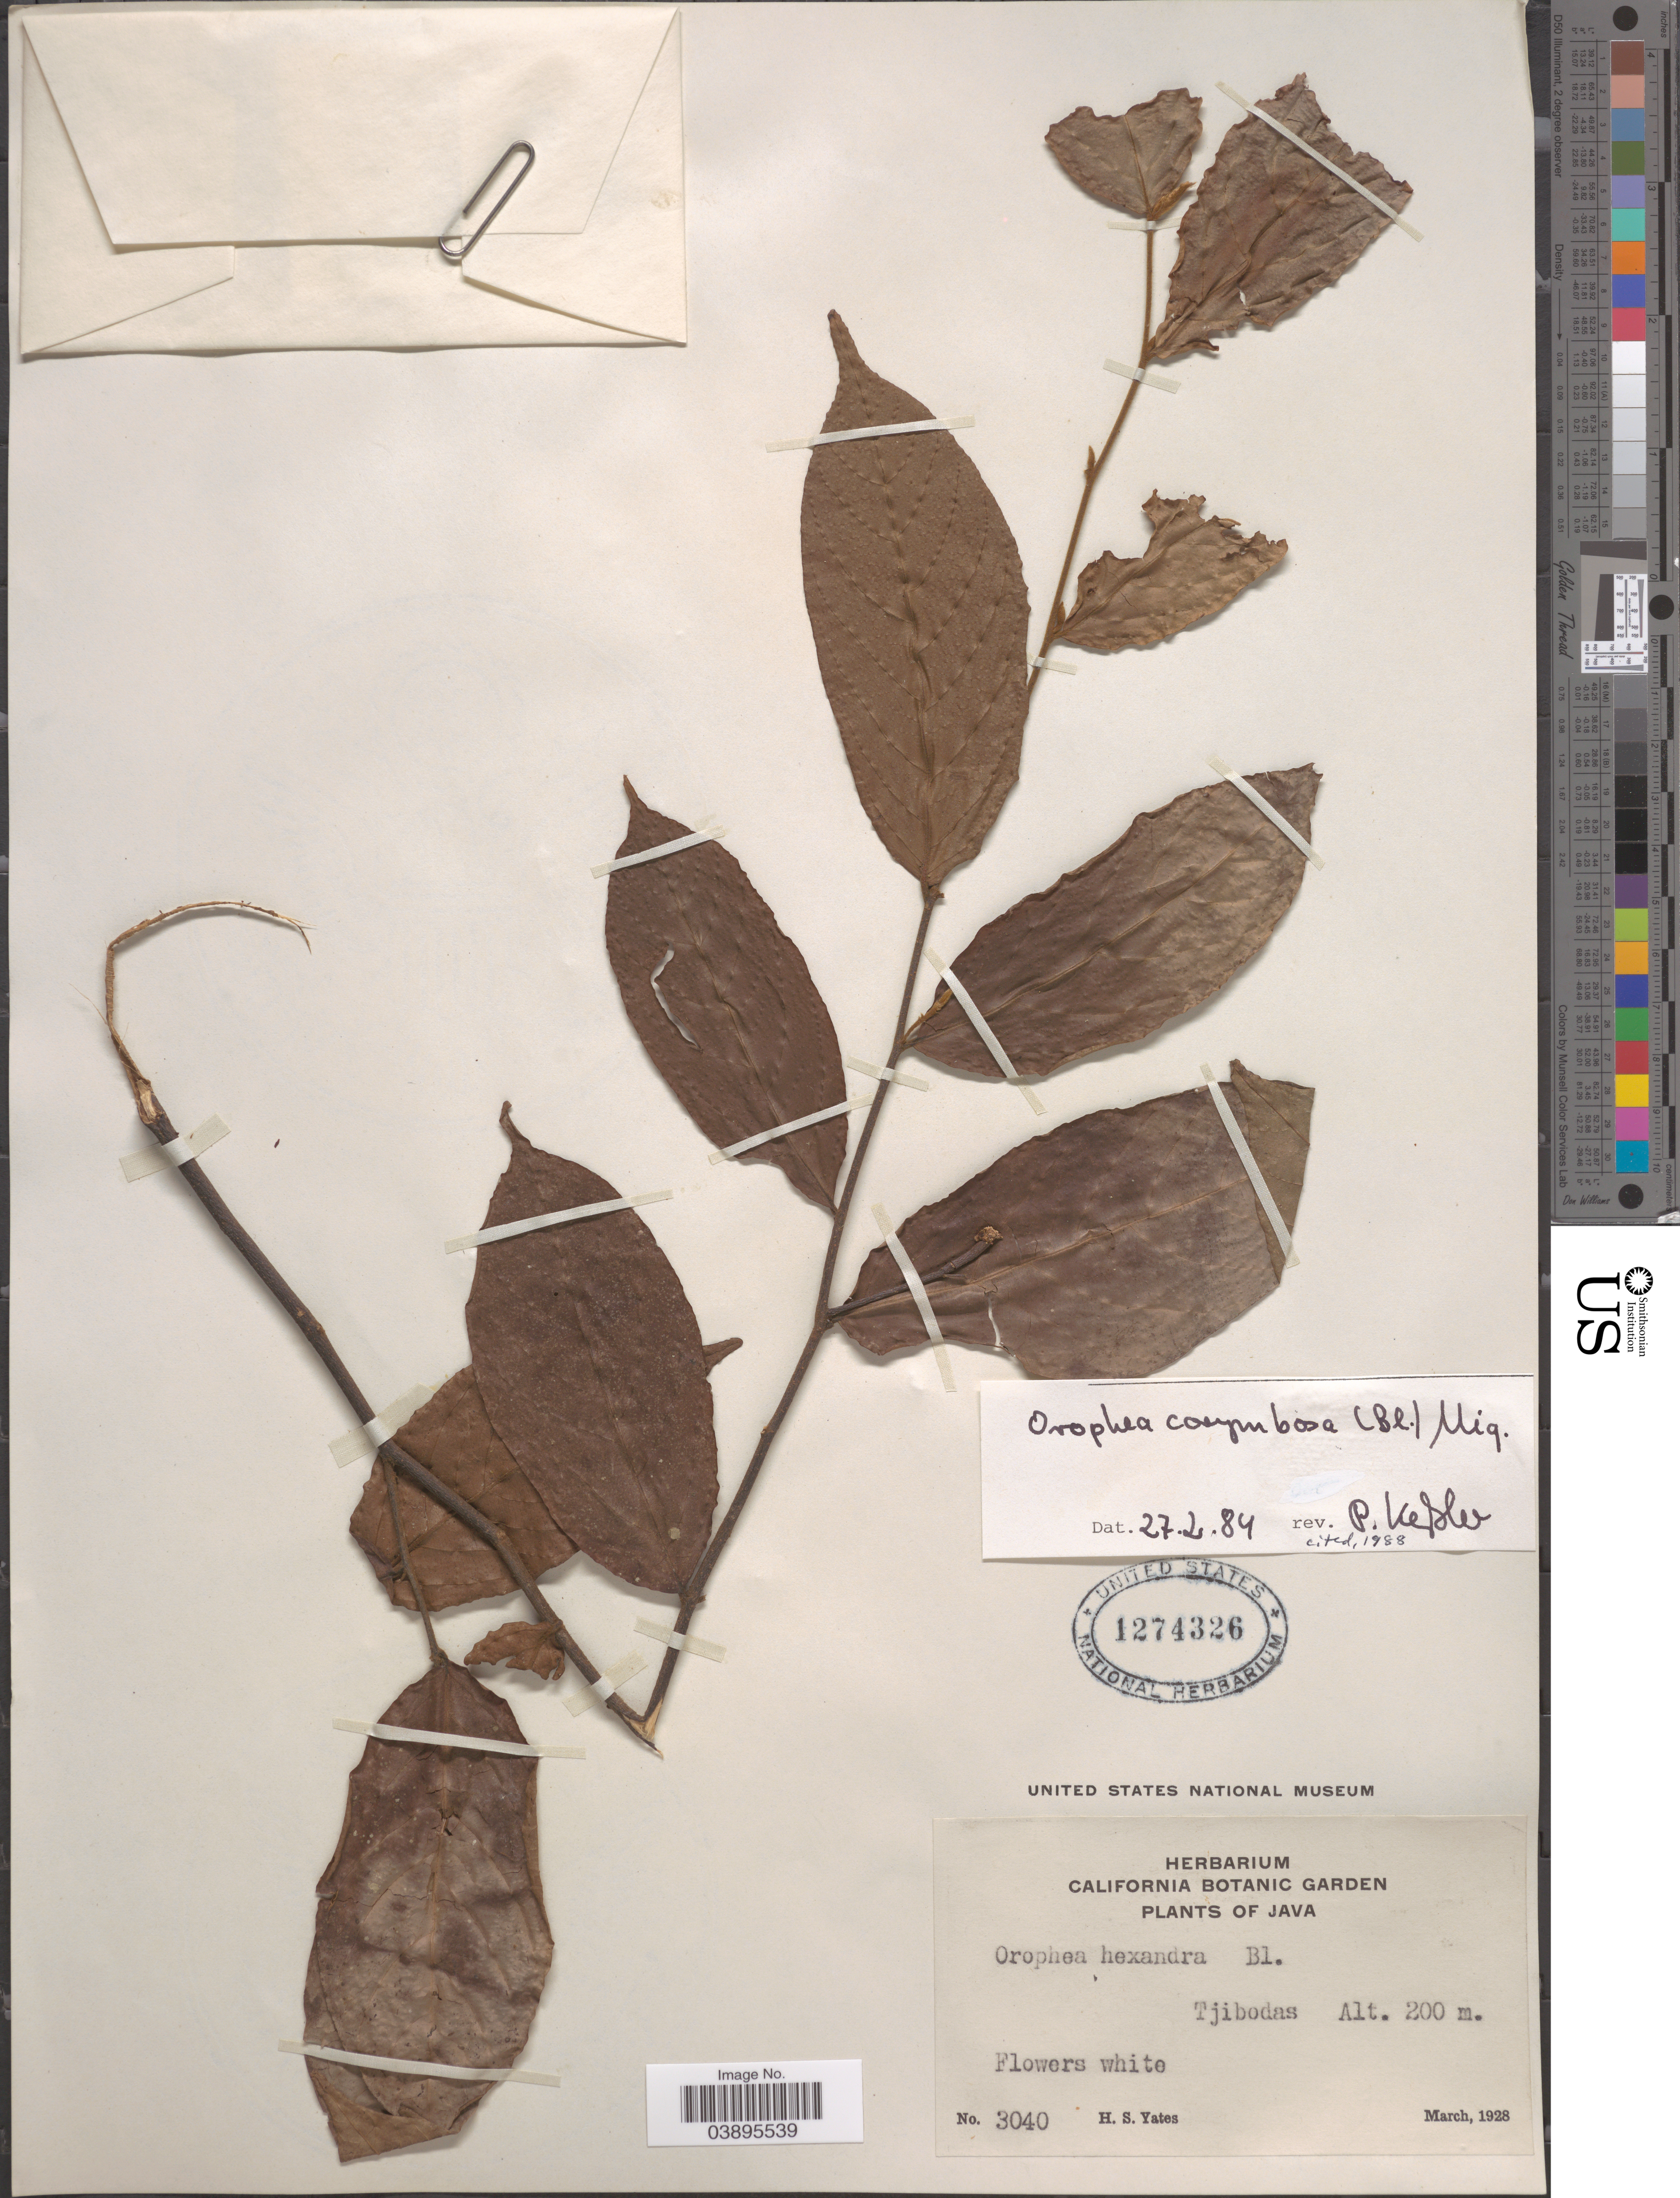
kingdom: Plantae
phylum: Tracheophyta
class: Magnoliopsida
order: Magnoliales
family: Annonaceae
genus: Orophea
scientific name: Orophea corymbosa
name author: (Blume) Miq.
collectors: H. S. Yates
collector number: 3040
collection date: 1928-03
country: Indonesia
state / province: Java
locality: Tjibodas.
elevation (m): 200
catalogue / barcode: US 1274326